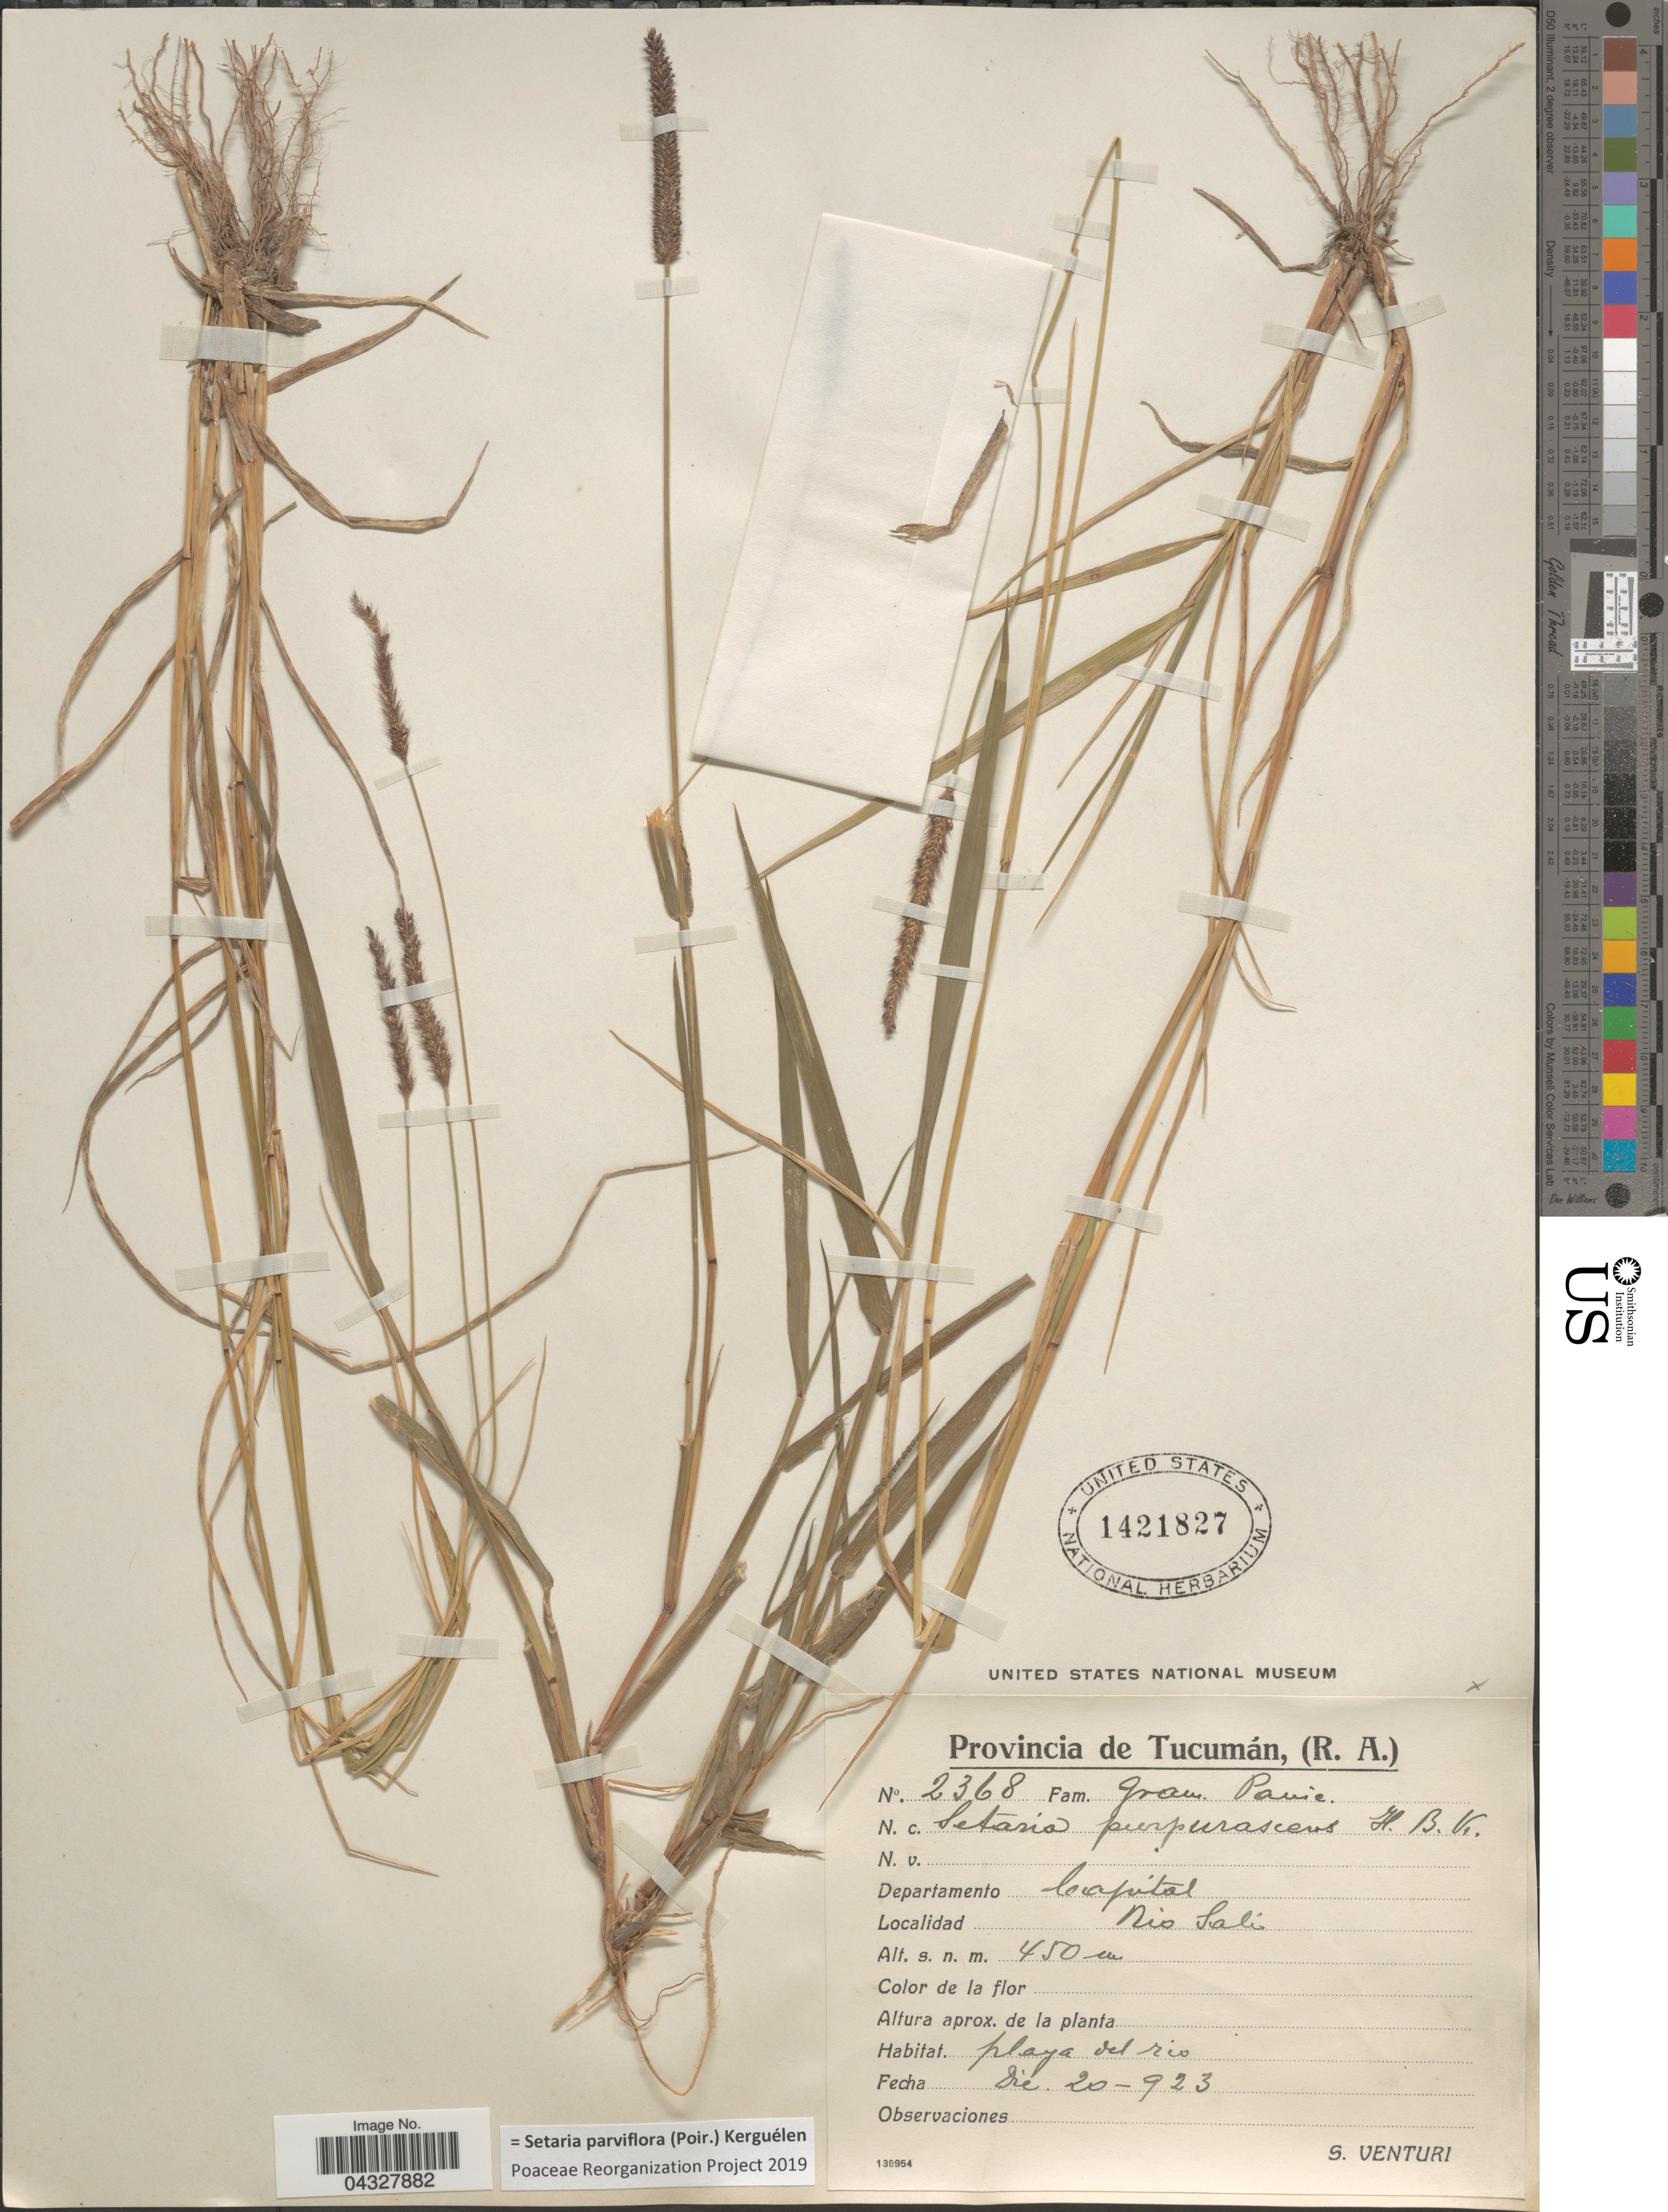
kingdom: Plantae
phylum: Tracheophyta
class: Liliopsida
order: Poales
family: Poaceae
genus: Setaria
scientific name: Setaria parviflora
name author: (Poir.) Kerguélen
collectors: S. Venturi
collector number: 2368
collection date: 1923-12-20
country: Argentina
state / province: Tucuman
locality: Departamento Capital. Rio Sali.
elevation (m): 450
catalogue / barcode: US 1421827